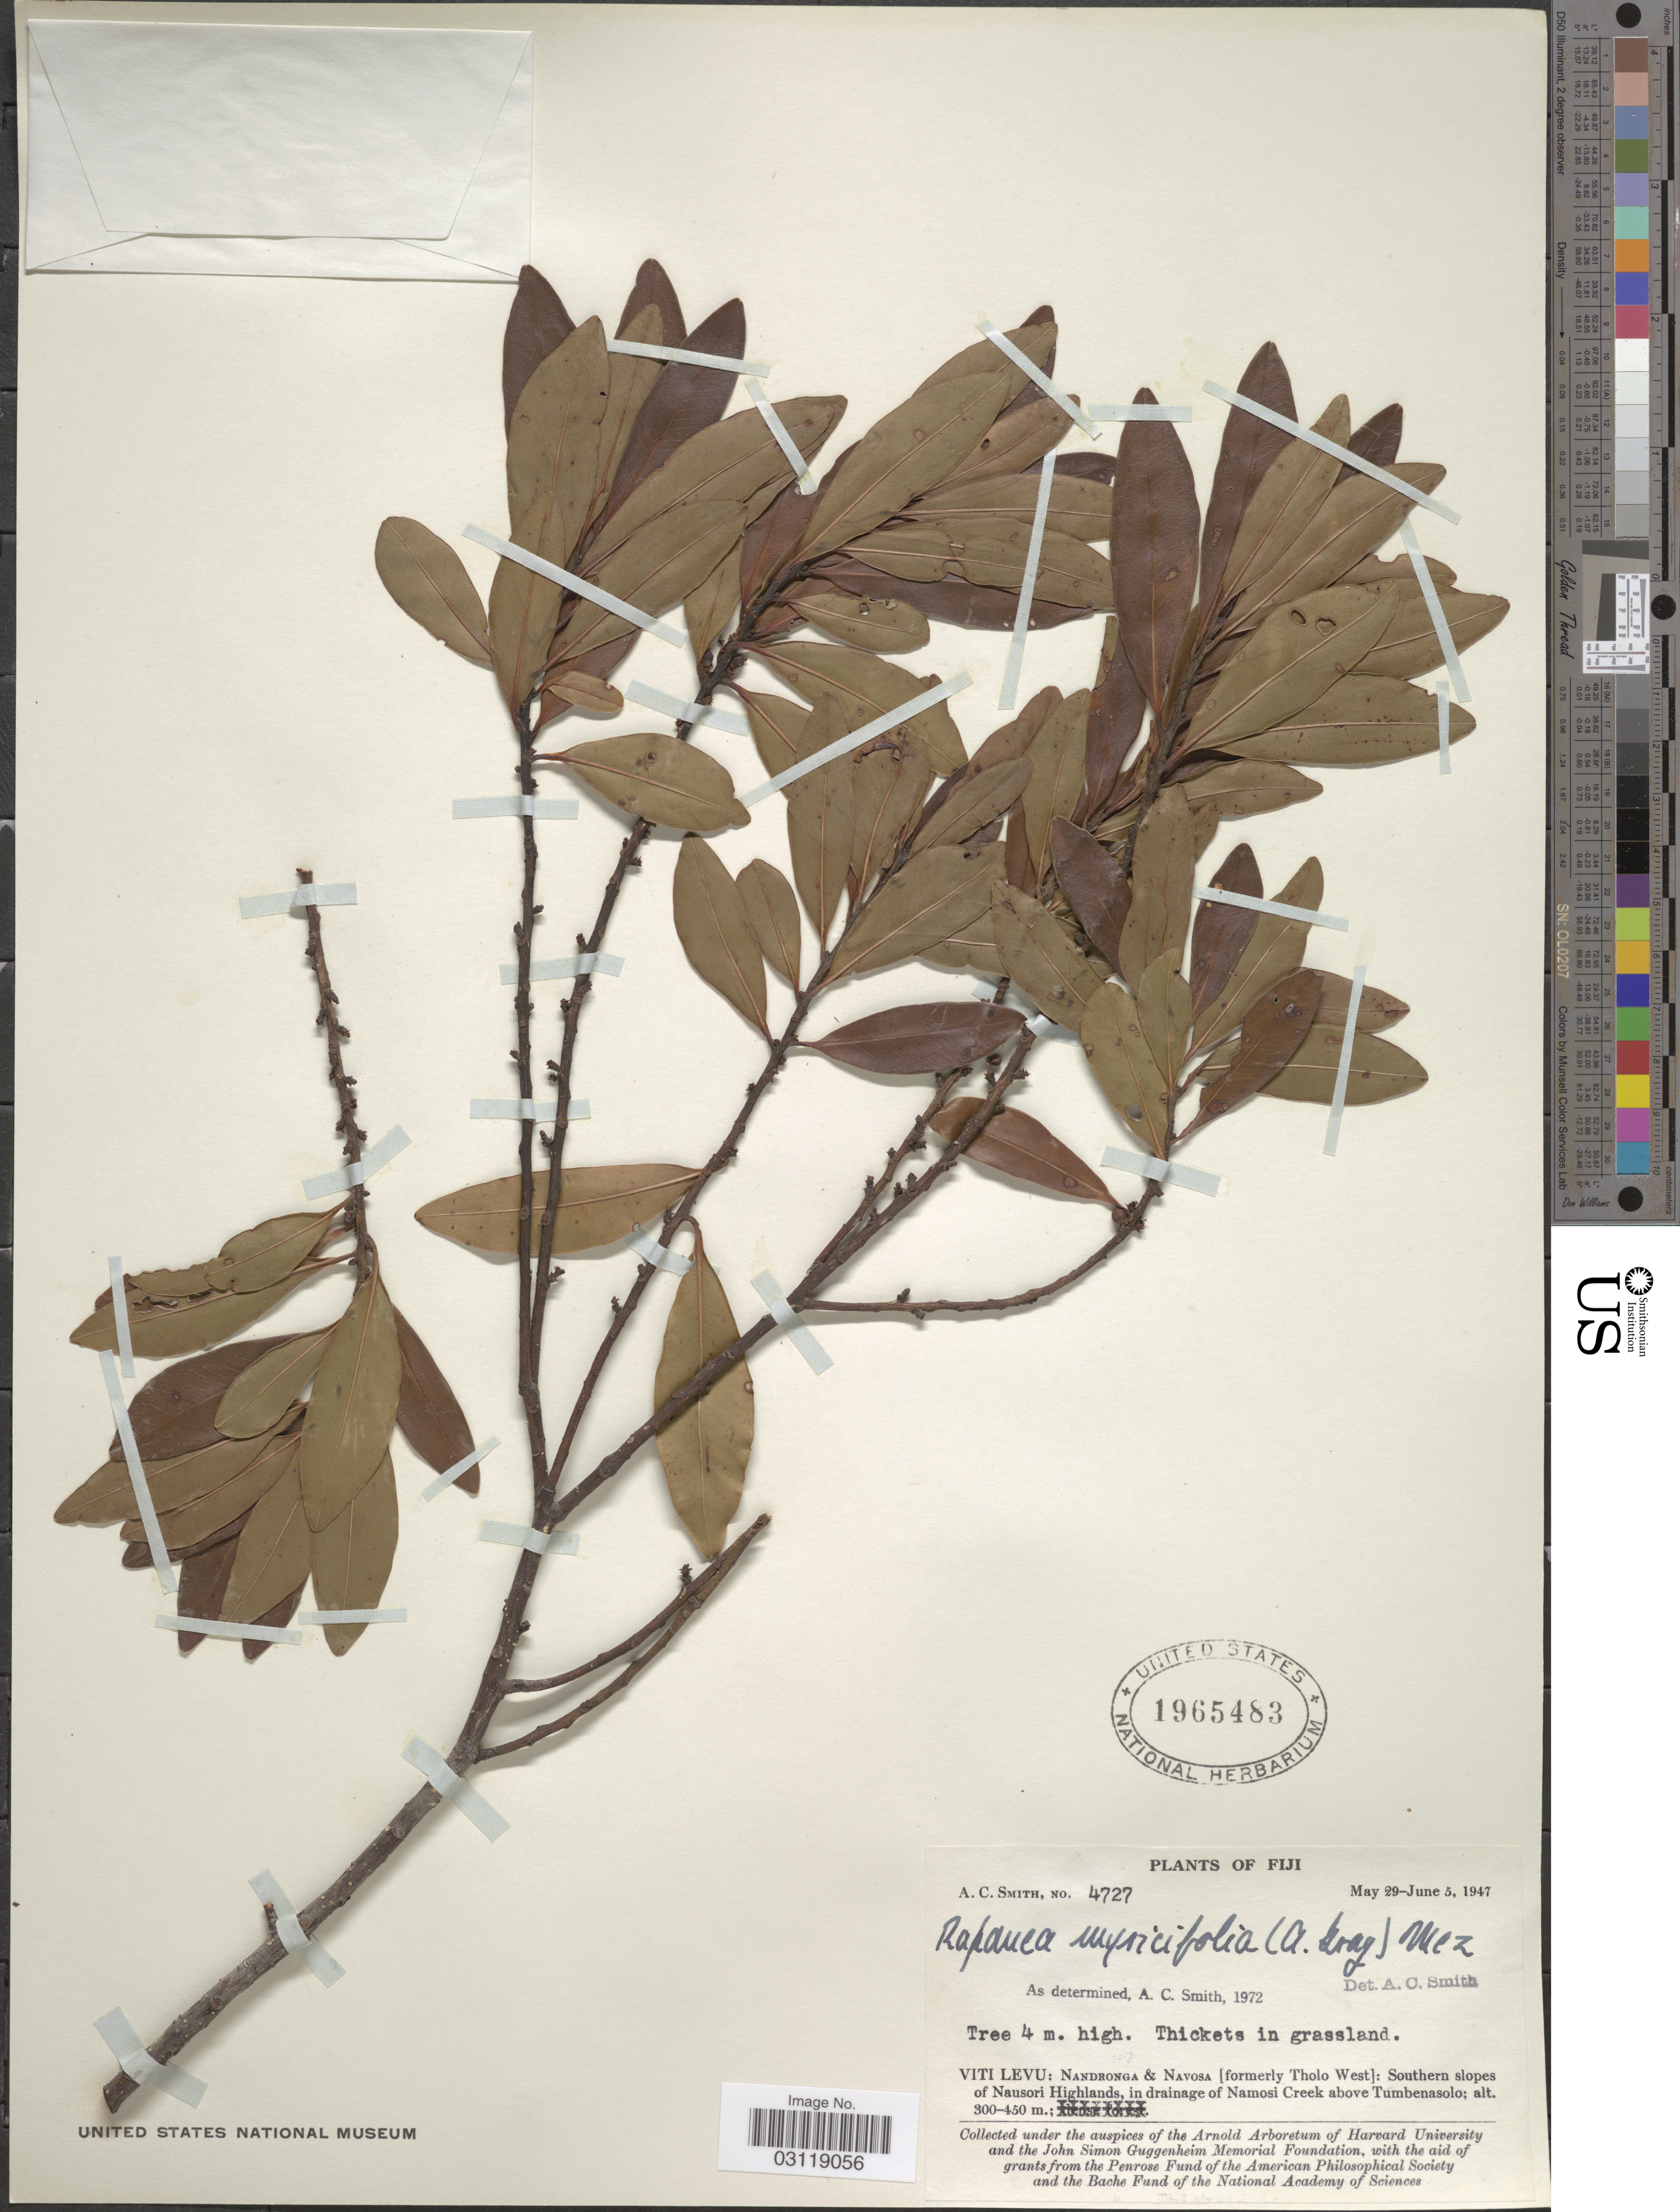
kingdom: Plantae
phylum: Tracheophyta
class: Magnoliopsida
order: Ericales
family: Primulaceae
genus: Rapanea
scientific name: Rapanea myricifolia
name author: (A. Gray) Mez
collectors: A. C. Smith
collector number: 4727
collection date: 1947-05-29/1947-06-05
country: Fiji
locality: Viti Levu: Nandronga & Navosa [formerly Tholo West]: Southern slopes of Nausori Highlands, in drainage of Namosi Creek above Tumbenasolo.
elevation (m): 300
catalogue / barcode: US 1965483